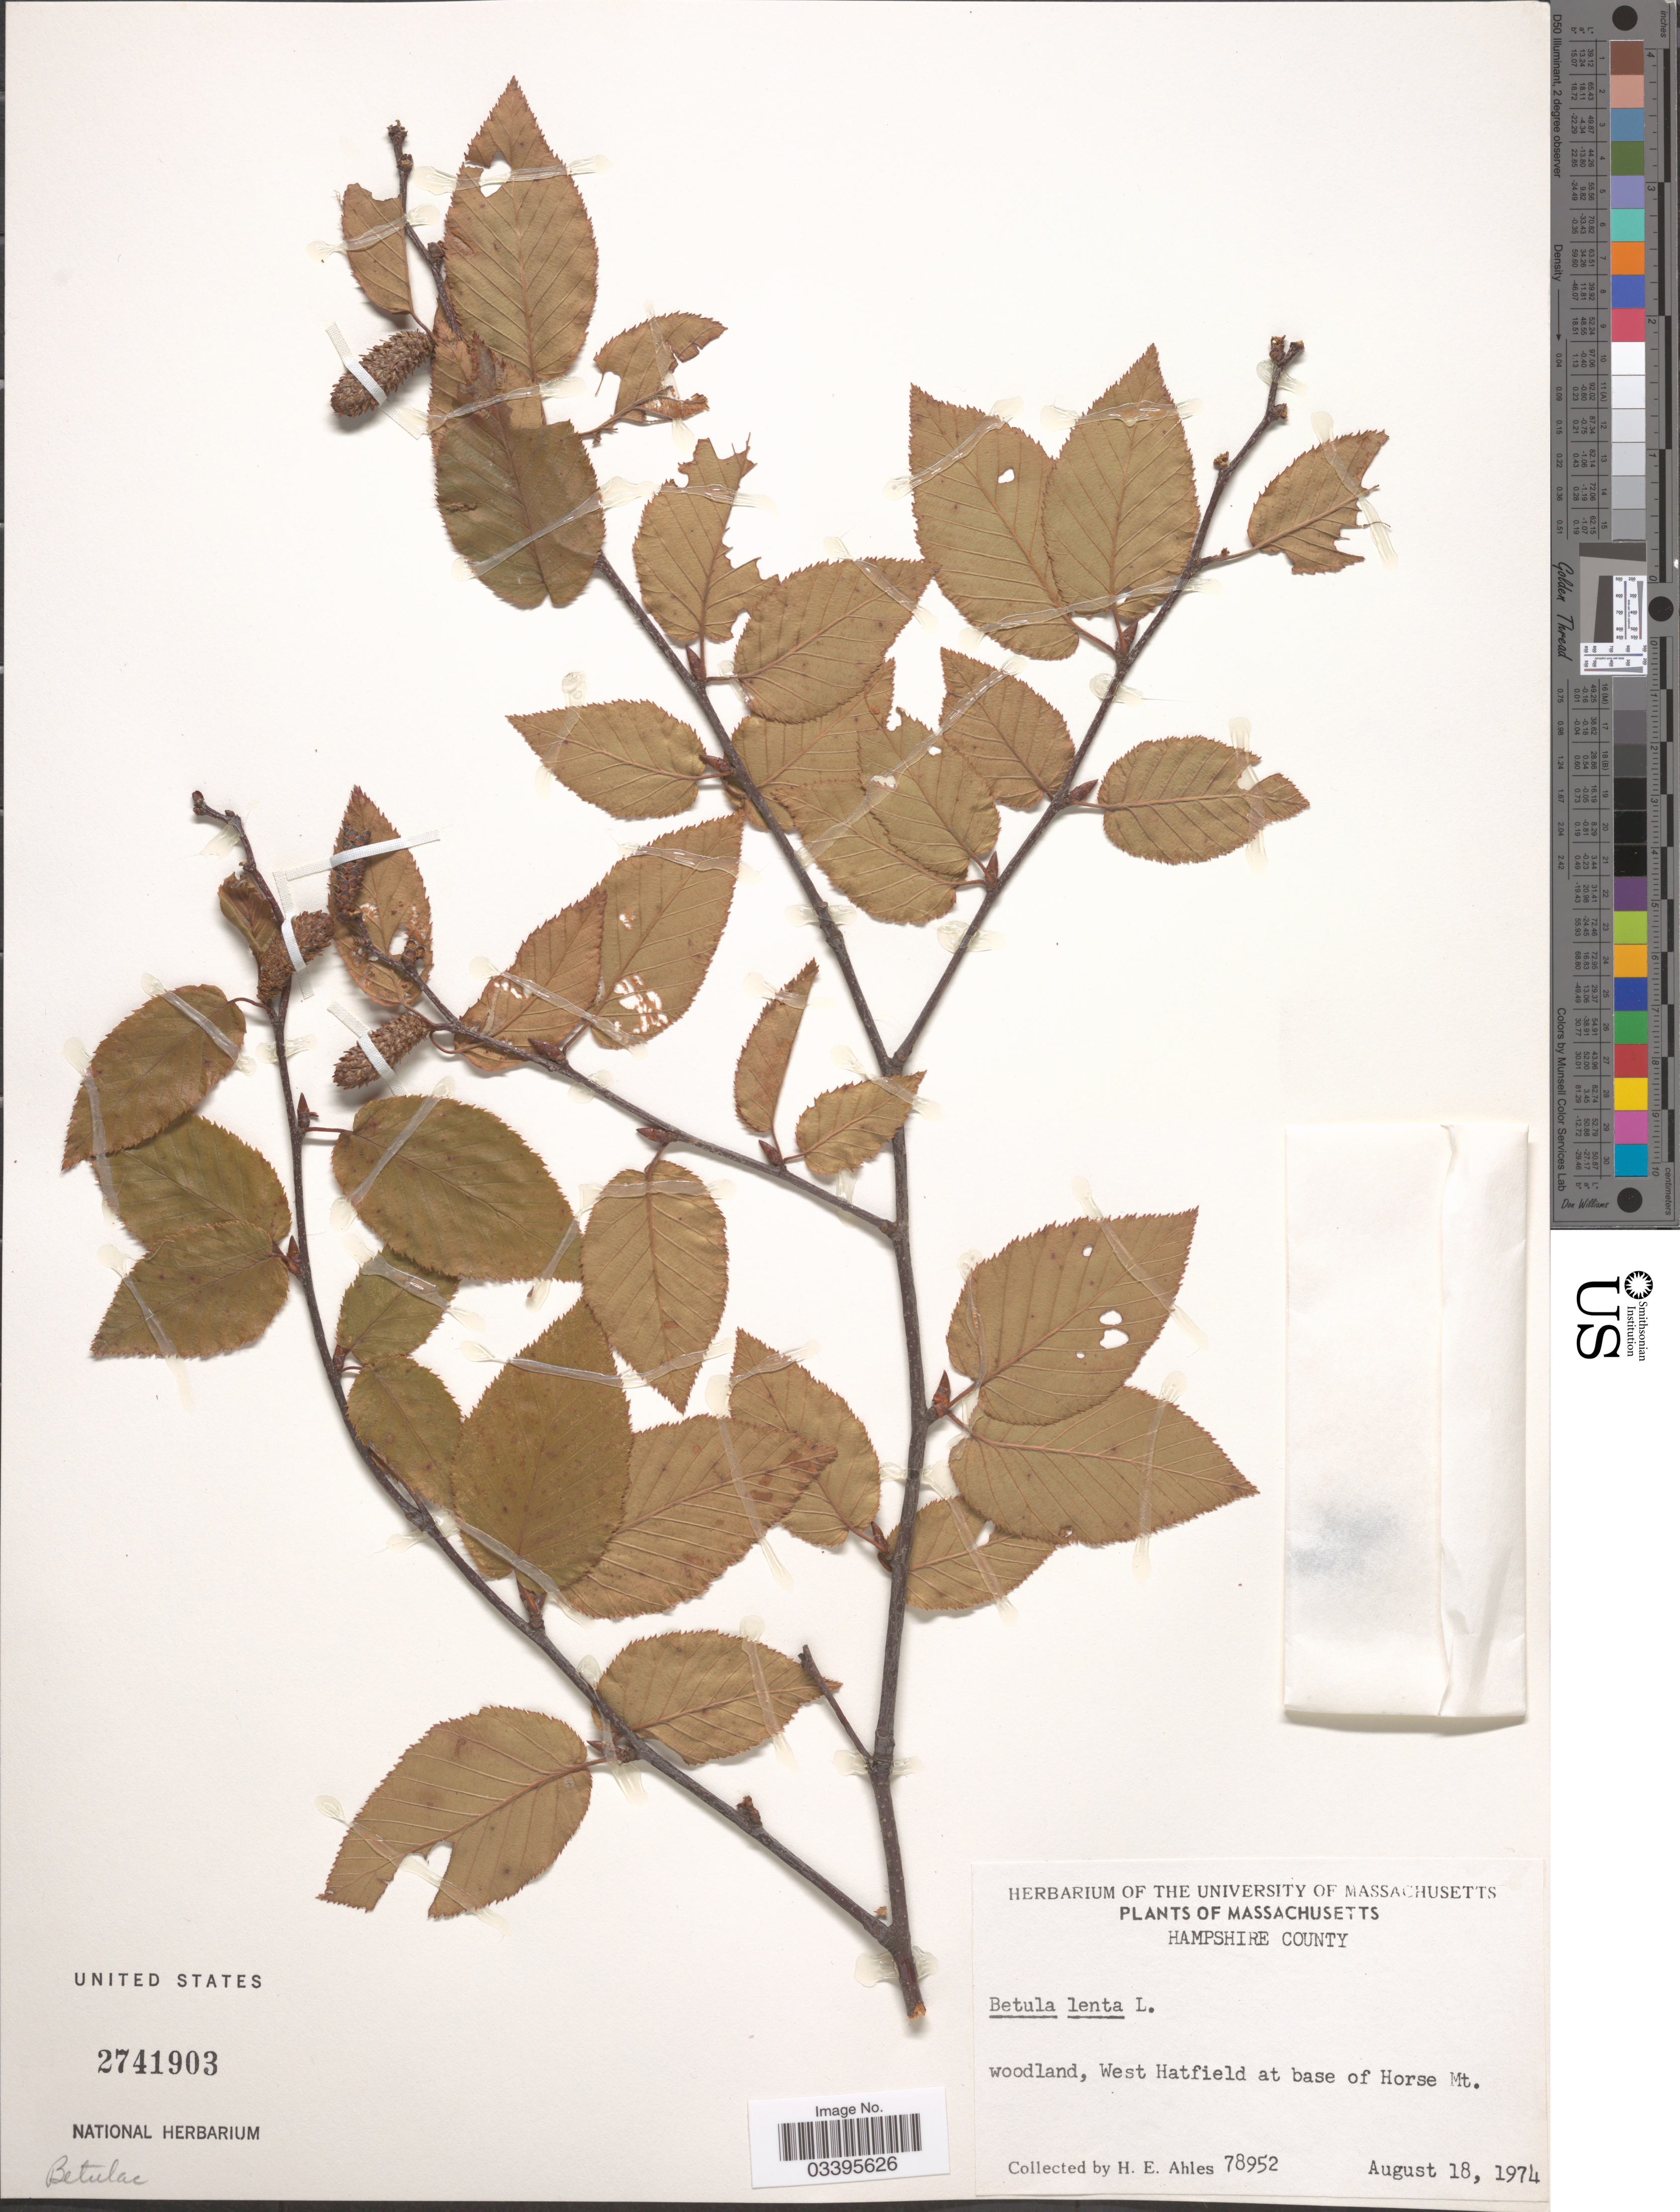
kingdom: Plantae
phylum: Tracheophyta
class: Magnoliopsida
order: Fagales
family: Betulaceae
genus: Betula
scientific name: Betula lenta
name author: L.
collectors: H. E. Ahles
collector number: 78952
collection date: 1974-08-18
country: United States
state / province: Massachusetts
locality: Hampshire County. Woodland, West Hatfield at base of Horse Mt.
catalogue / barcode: US 2741903